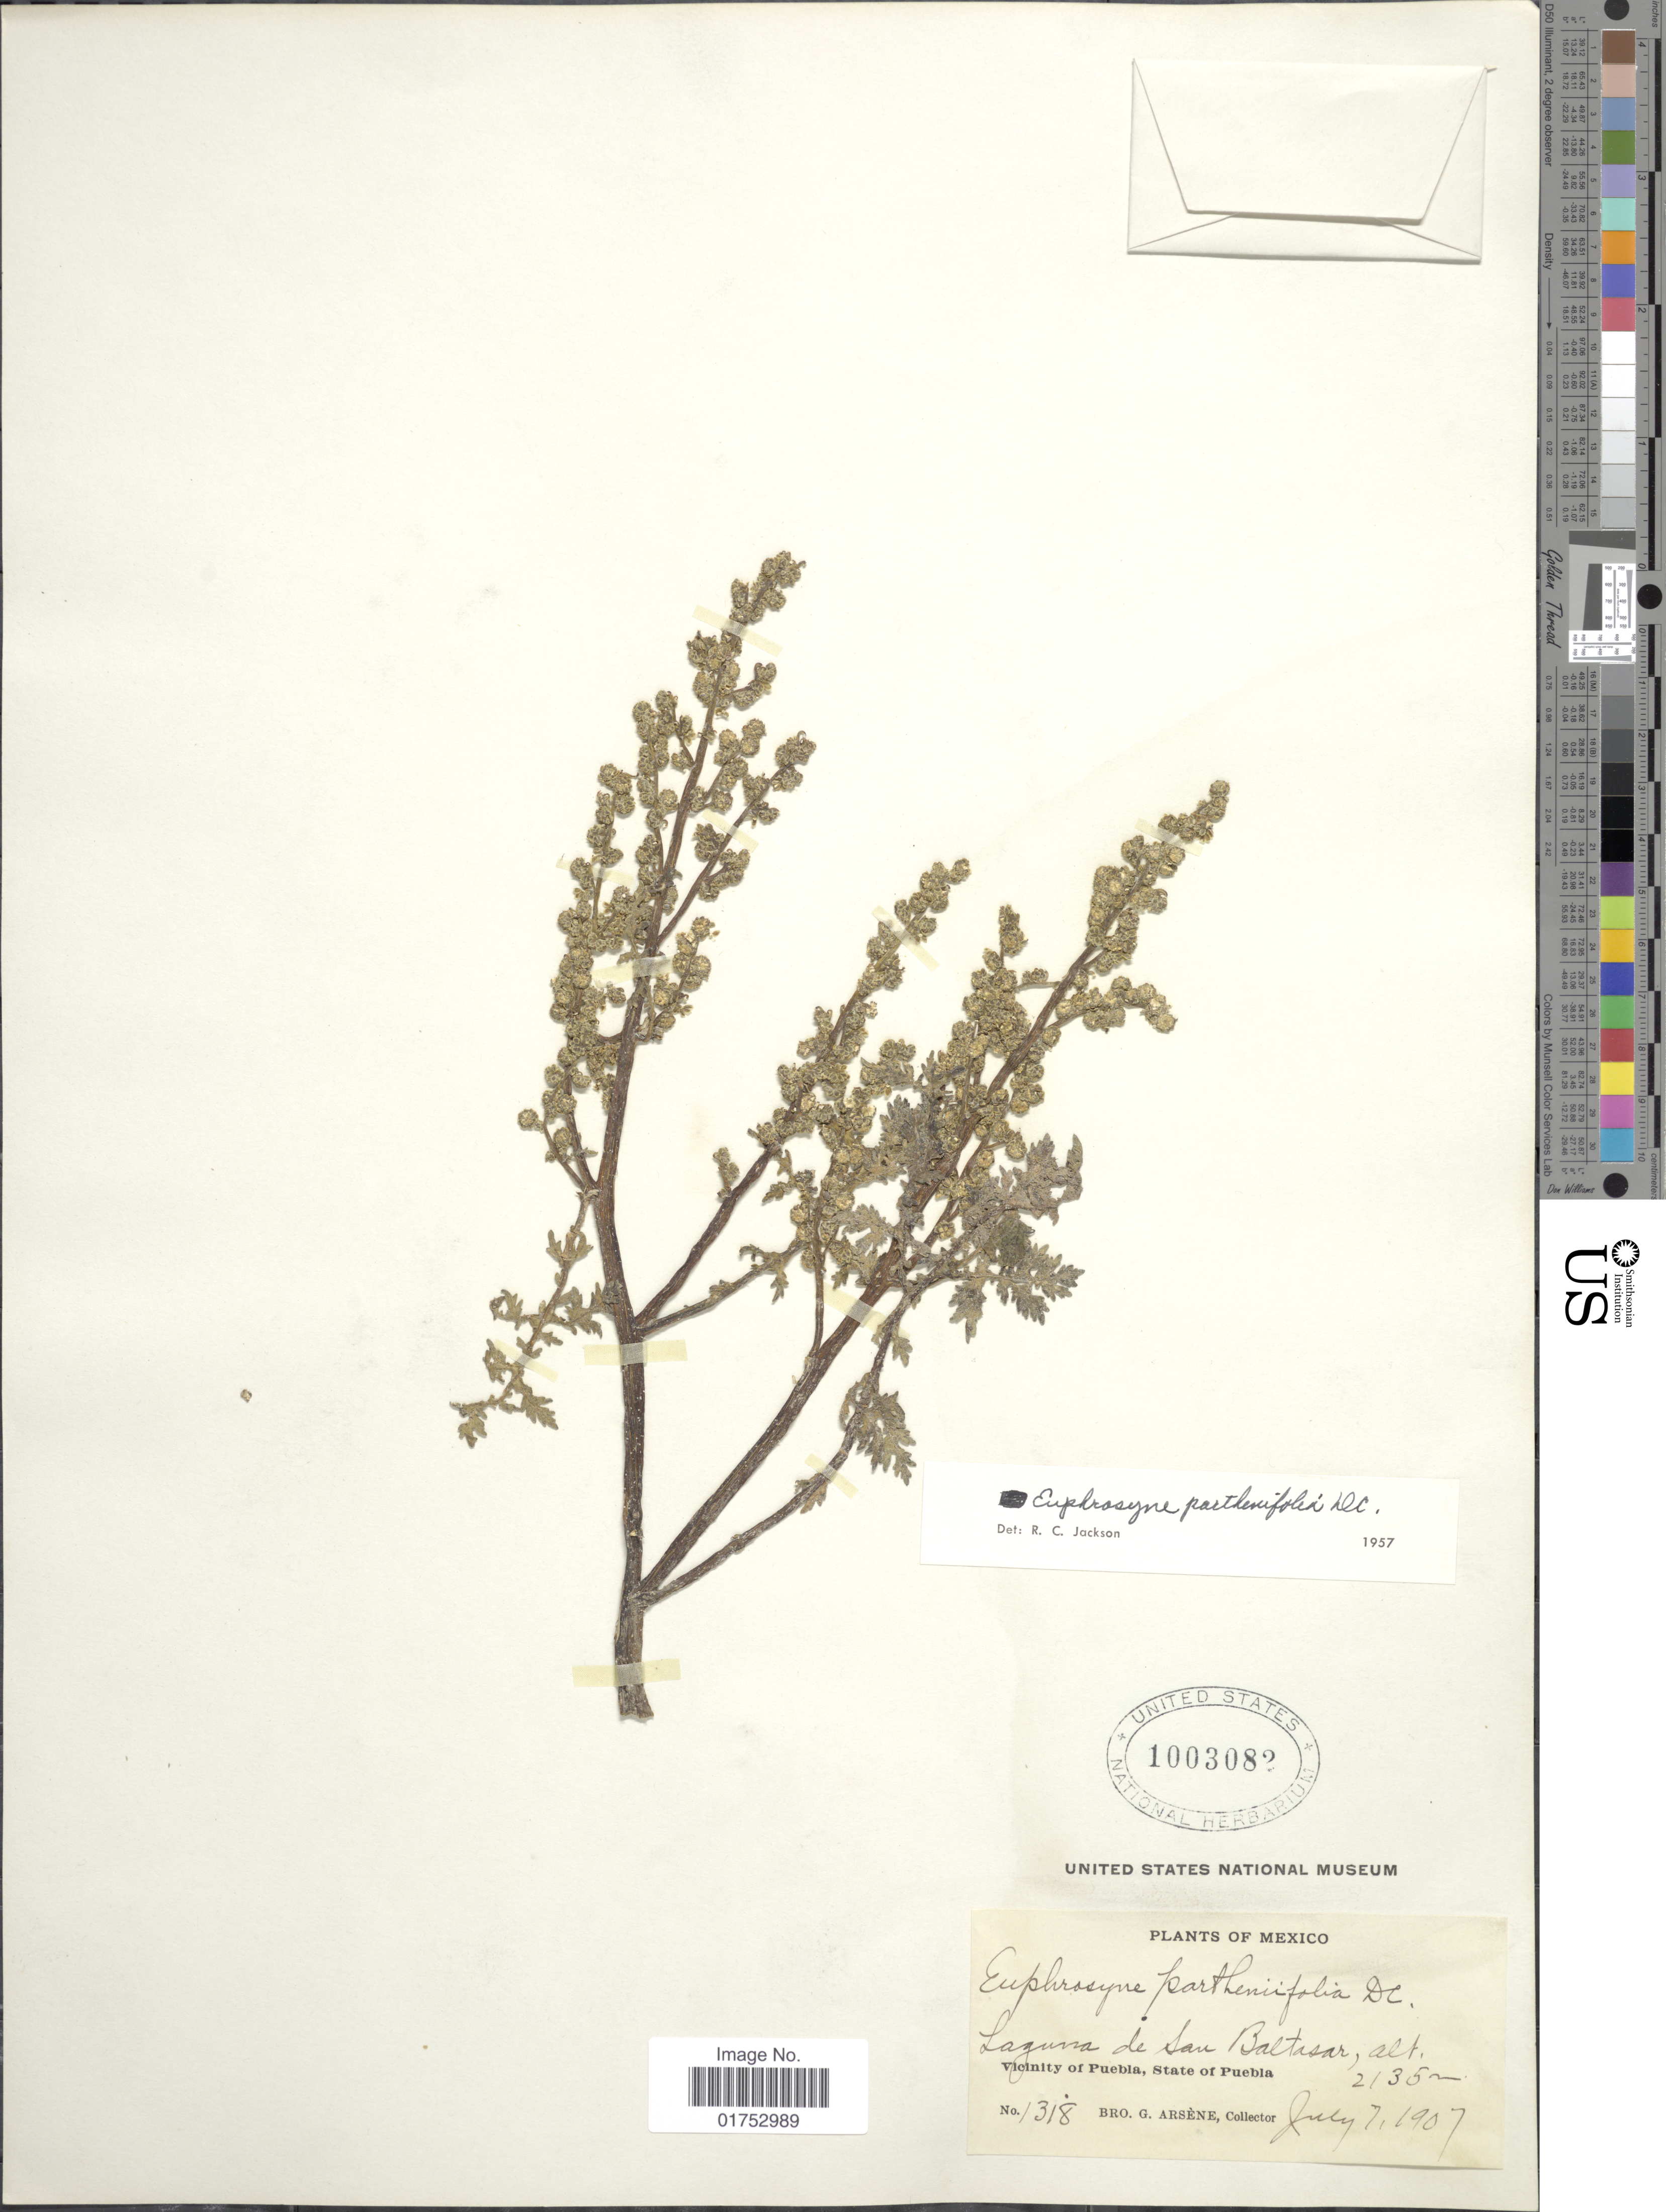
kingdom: Plantae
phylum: Tracheophyta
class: Magnoliopsida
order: Asterales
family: Asteraceae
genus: Euphrosyne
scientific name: Euphrosyne parthenifolia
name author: DC.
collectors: Bro. G. Arsène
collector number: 1318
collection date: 1907-07-07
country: Mexico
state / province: Puebla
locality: Laguna de San Baltasar, Vicinity of Puebla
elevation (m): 2135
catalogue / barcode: US 1003082